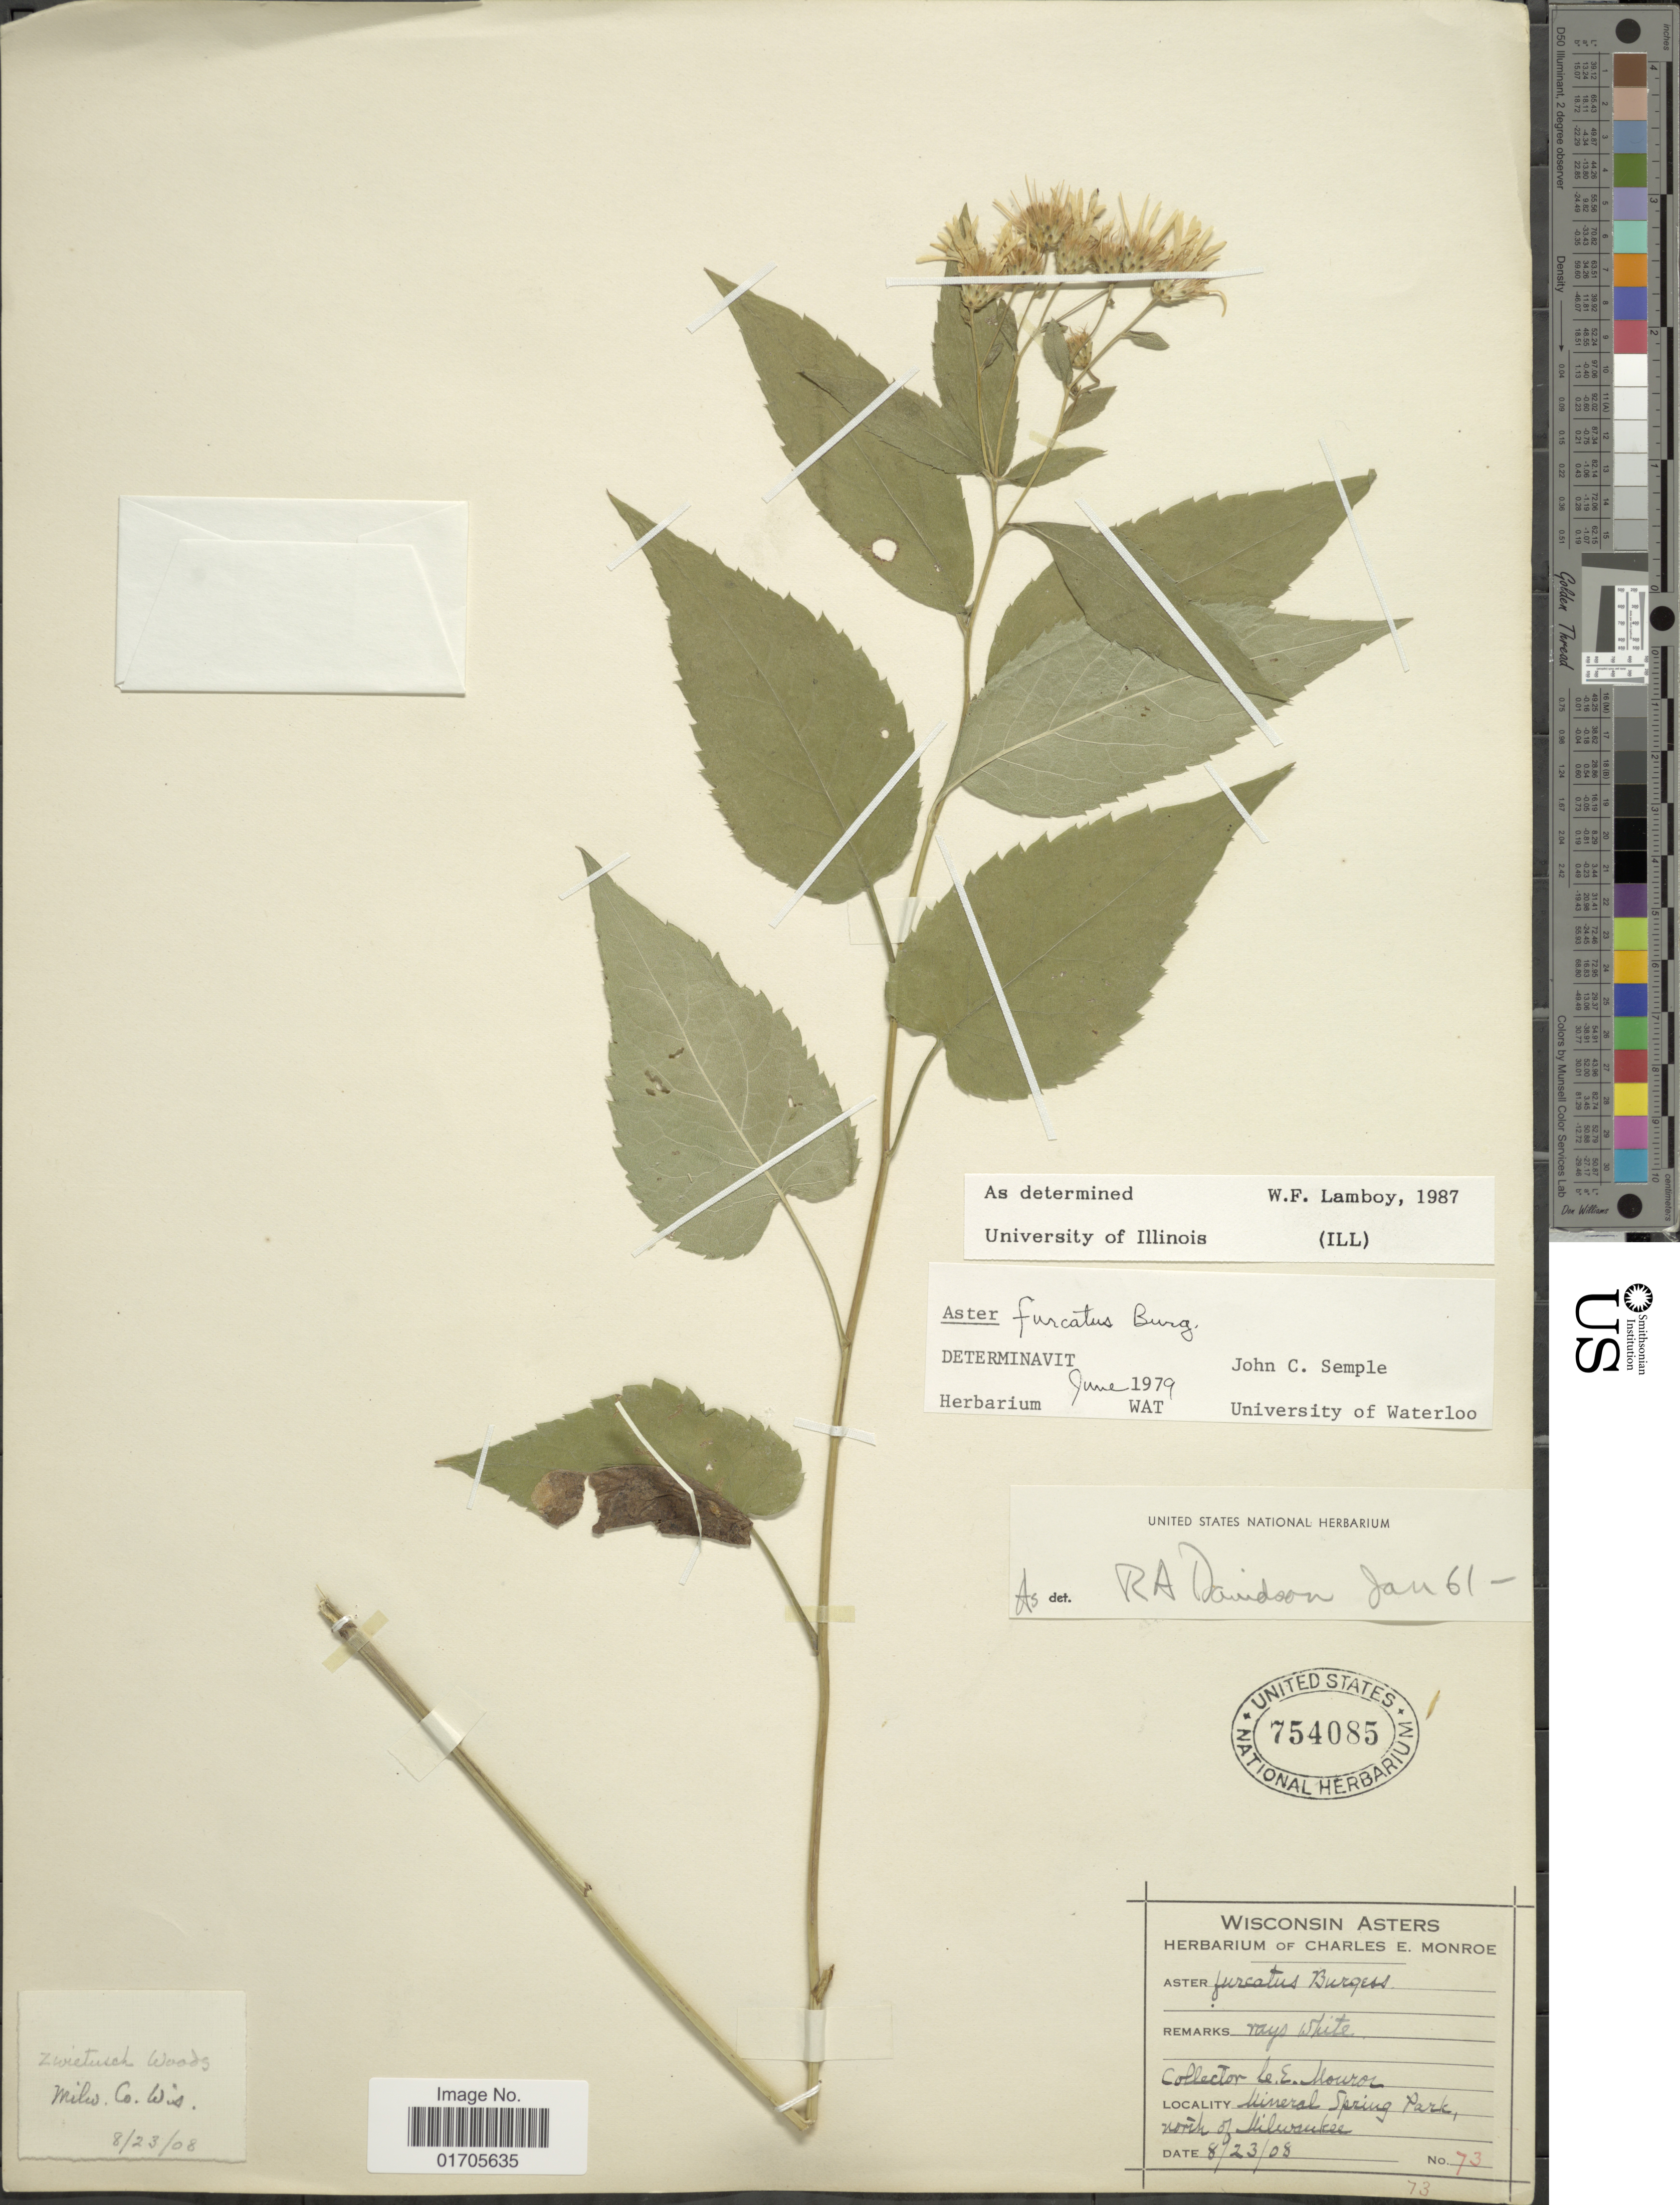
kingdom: Plantae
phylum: Tracheophyta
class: Magnoliopsida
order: Asterales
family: Asteraceae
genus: Eurybia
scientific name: Eurybia furcata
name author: G.L. Nesom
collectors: C. Monroe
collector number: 73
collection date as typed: Transcribed d/m/y: 23/8/8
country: United States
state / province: Wisconsin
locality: Mineral Spring Park, north of Milwaukee.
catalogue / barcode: US 754085